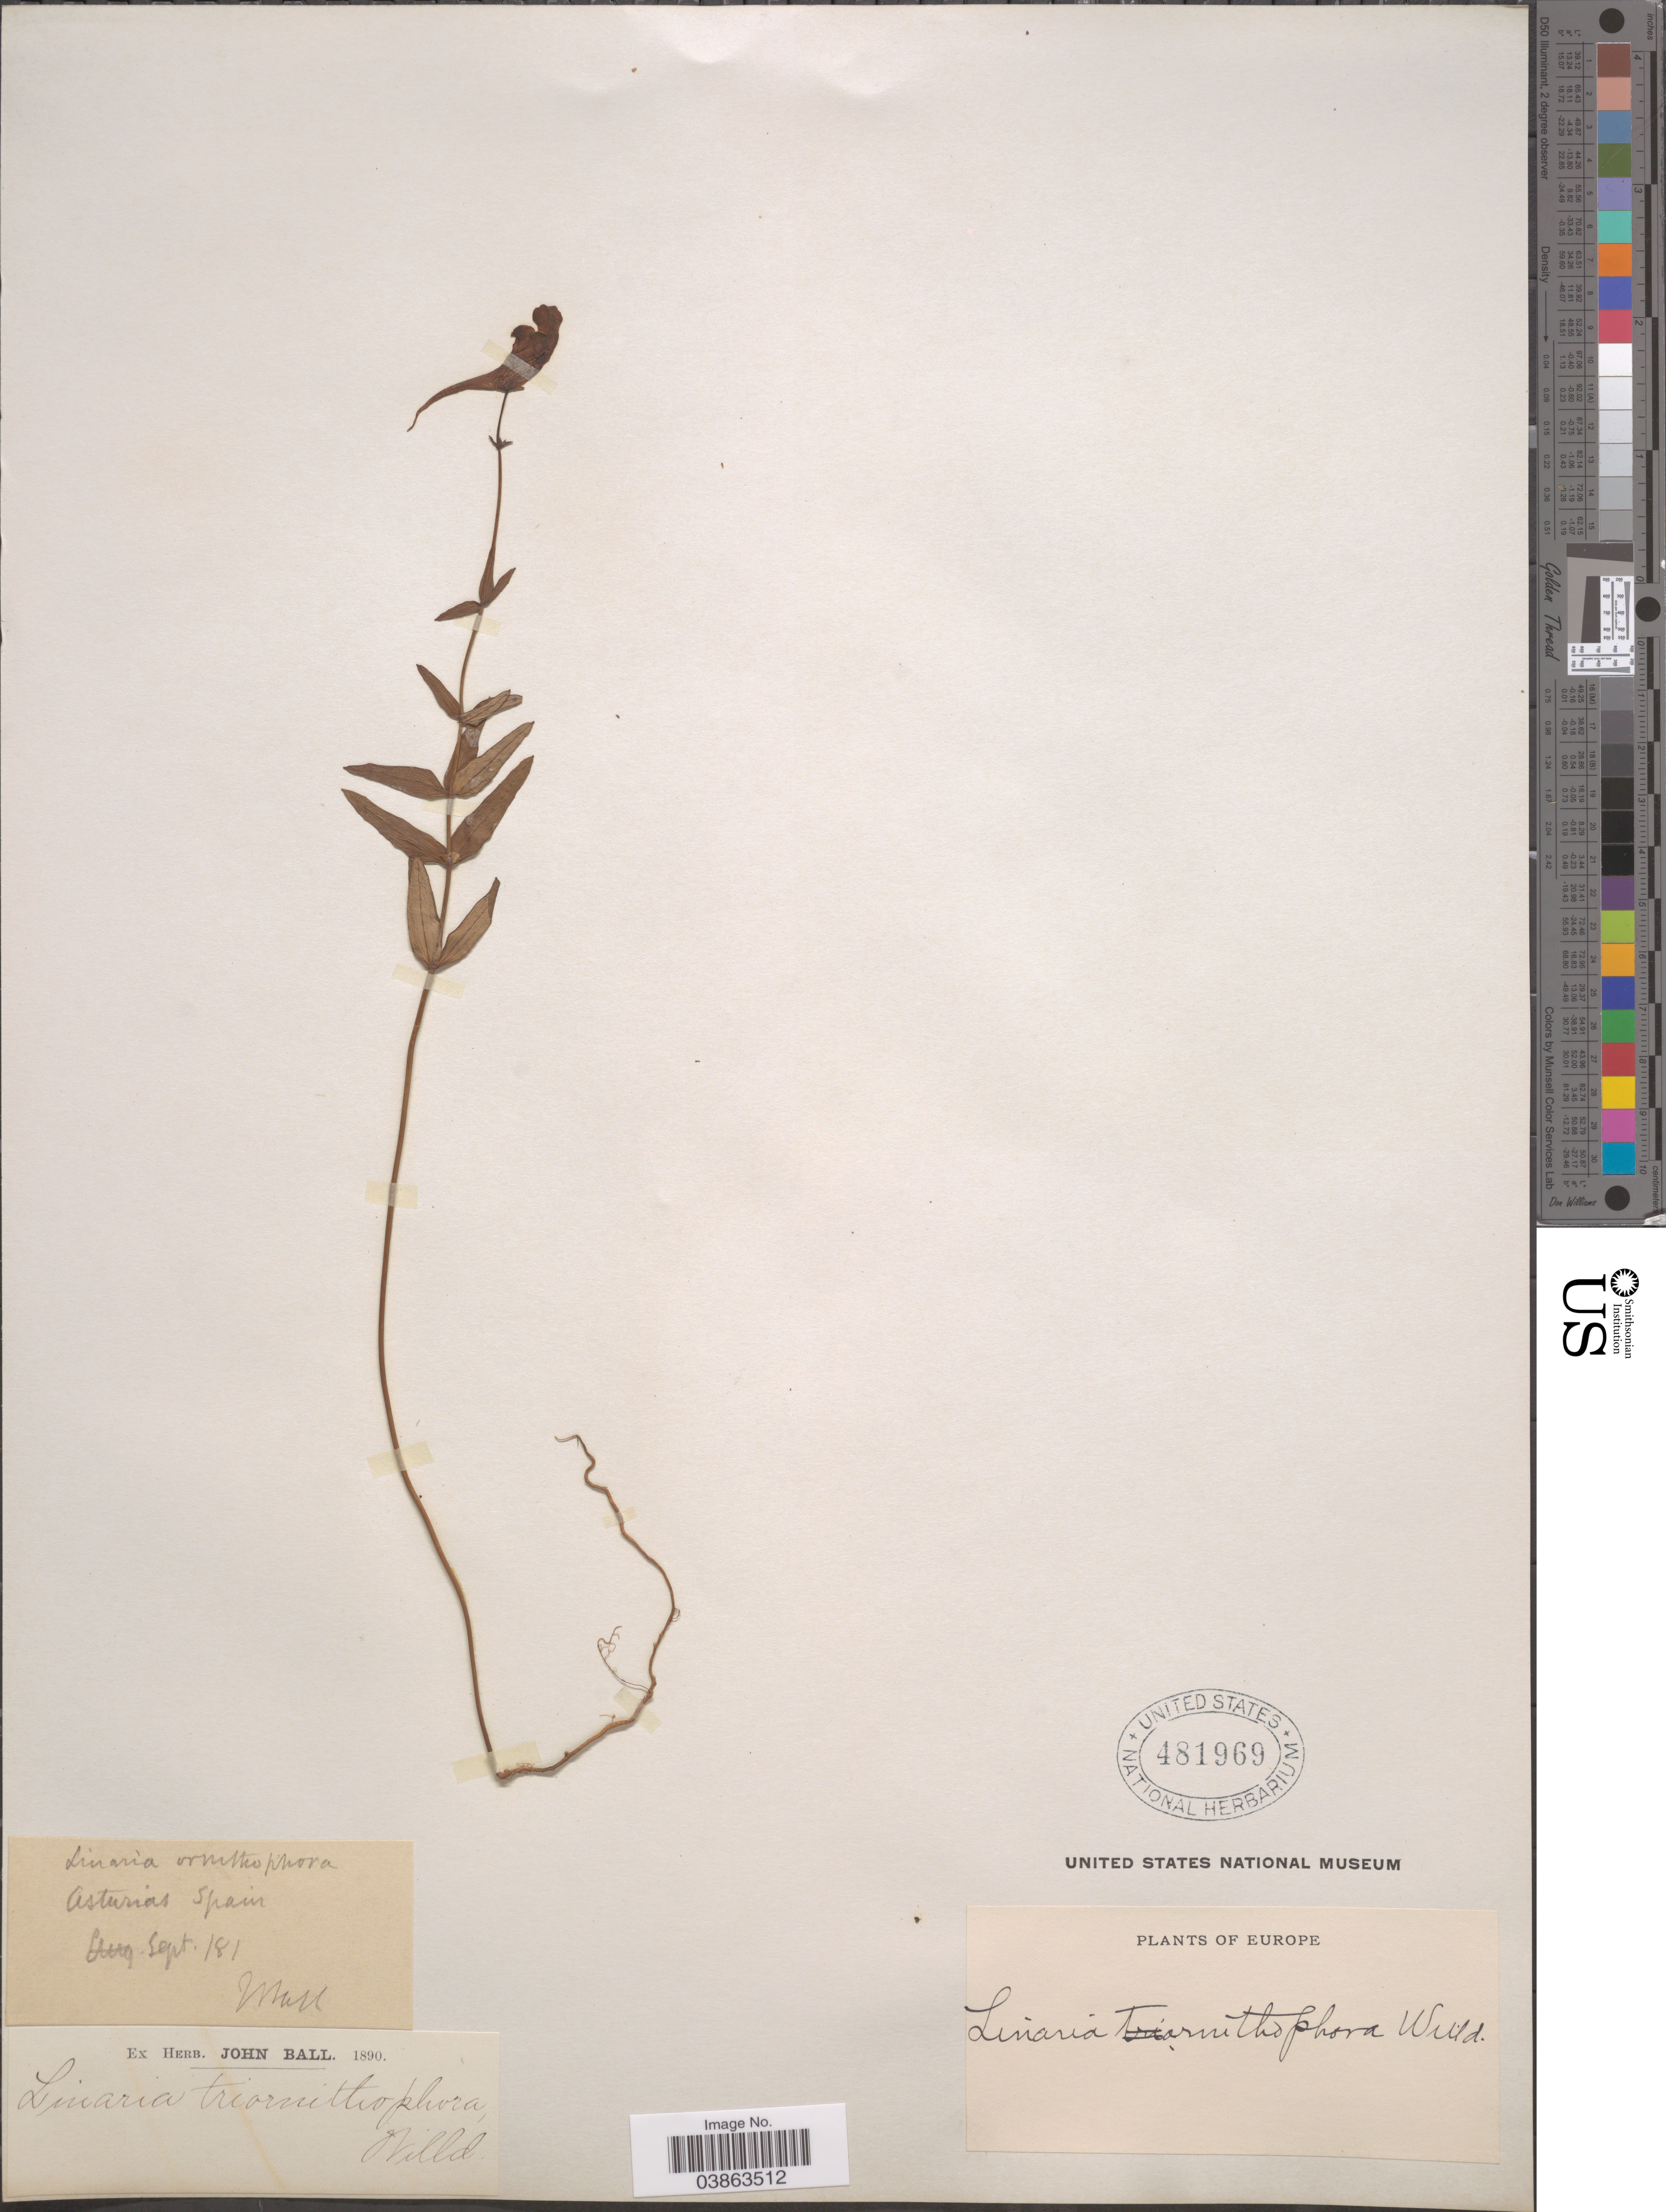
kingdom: Plantae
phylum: Tracheophyta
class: Magnoliopsida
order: Lamiales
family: Plantaginaceae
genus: Linaria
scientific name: Linaria triornithophora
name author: (L.) Cav.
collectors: J. Ball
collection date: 1890-09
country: Spain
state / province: Principado de Asturias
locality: Asturias. Europe.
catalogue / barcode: US 481969